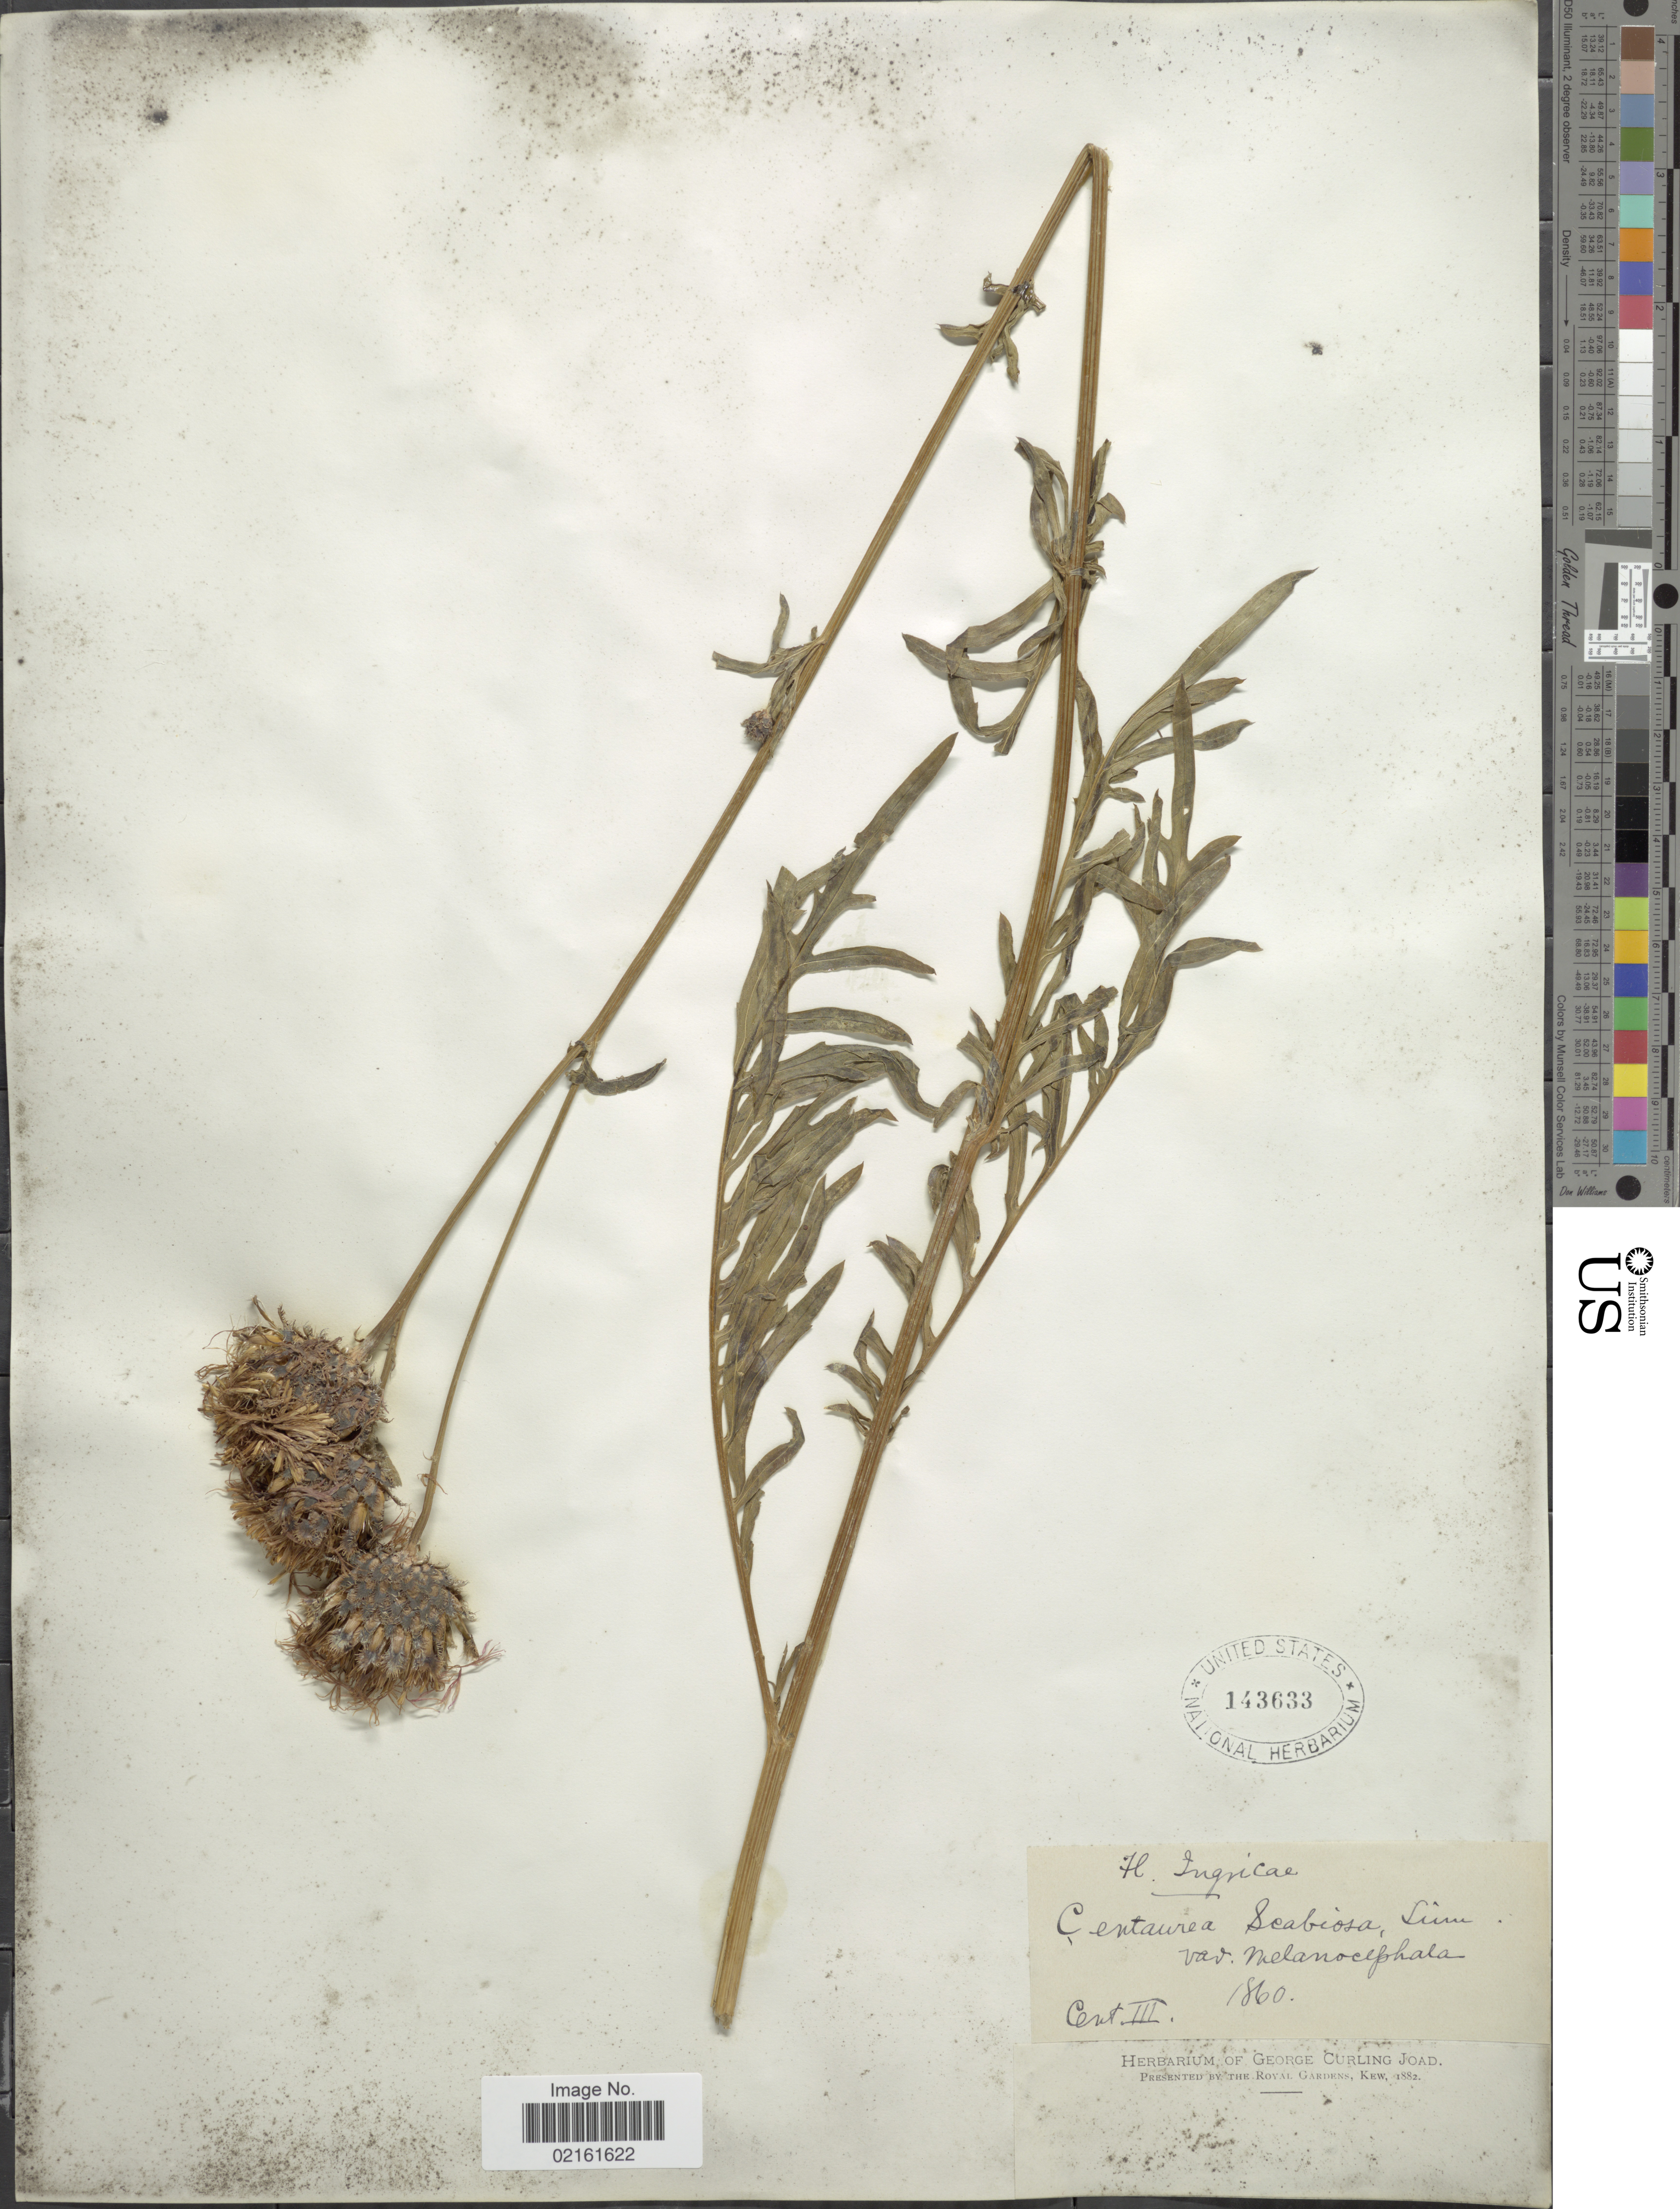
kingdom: Plantae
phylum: Tracheophyta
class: Magnoliopsida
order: Asterales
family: Asteraceae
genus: Centaurea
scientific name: Centaurea scabiosa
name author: L.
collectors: ex herb. George Curling Joad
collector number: Cent.III*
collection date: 1860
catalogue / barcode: US 143633